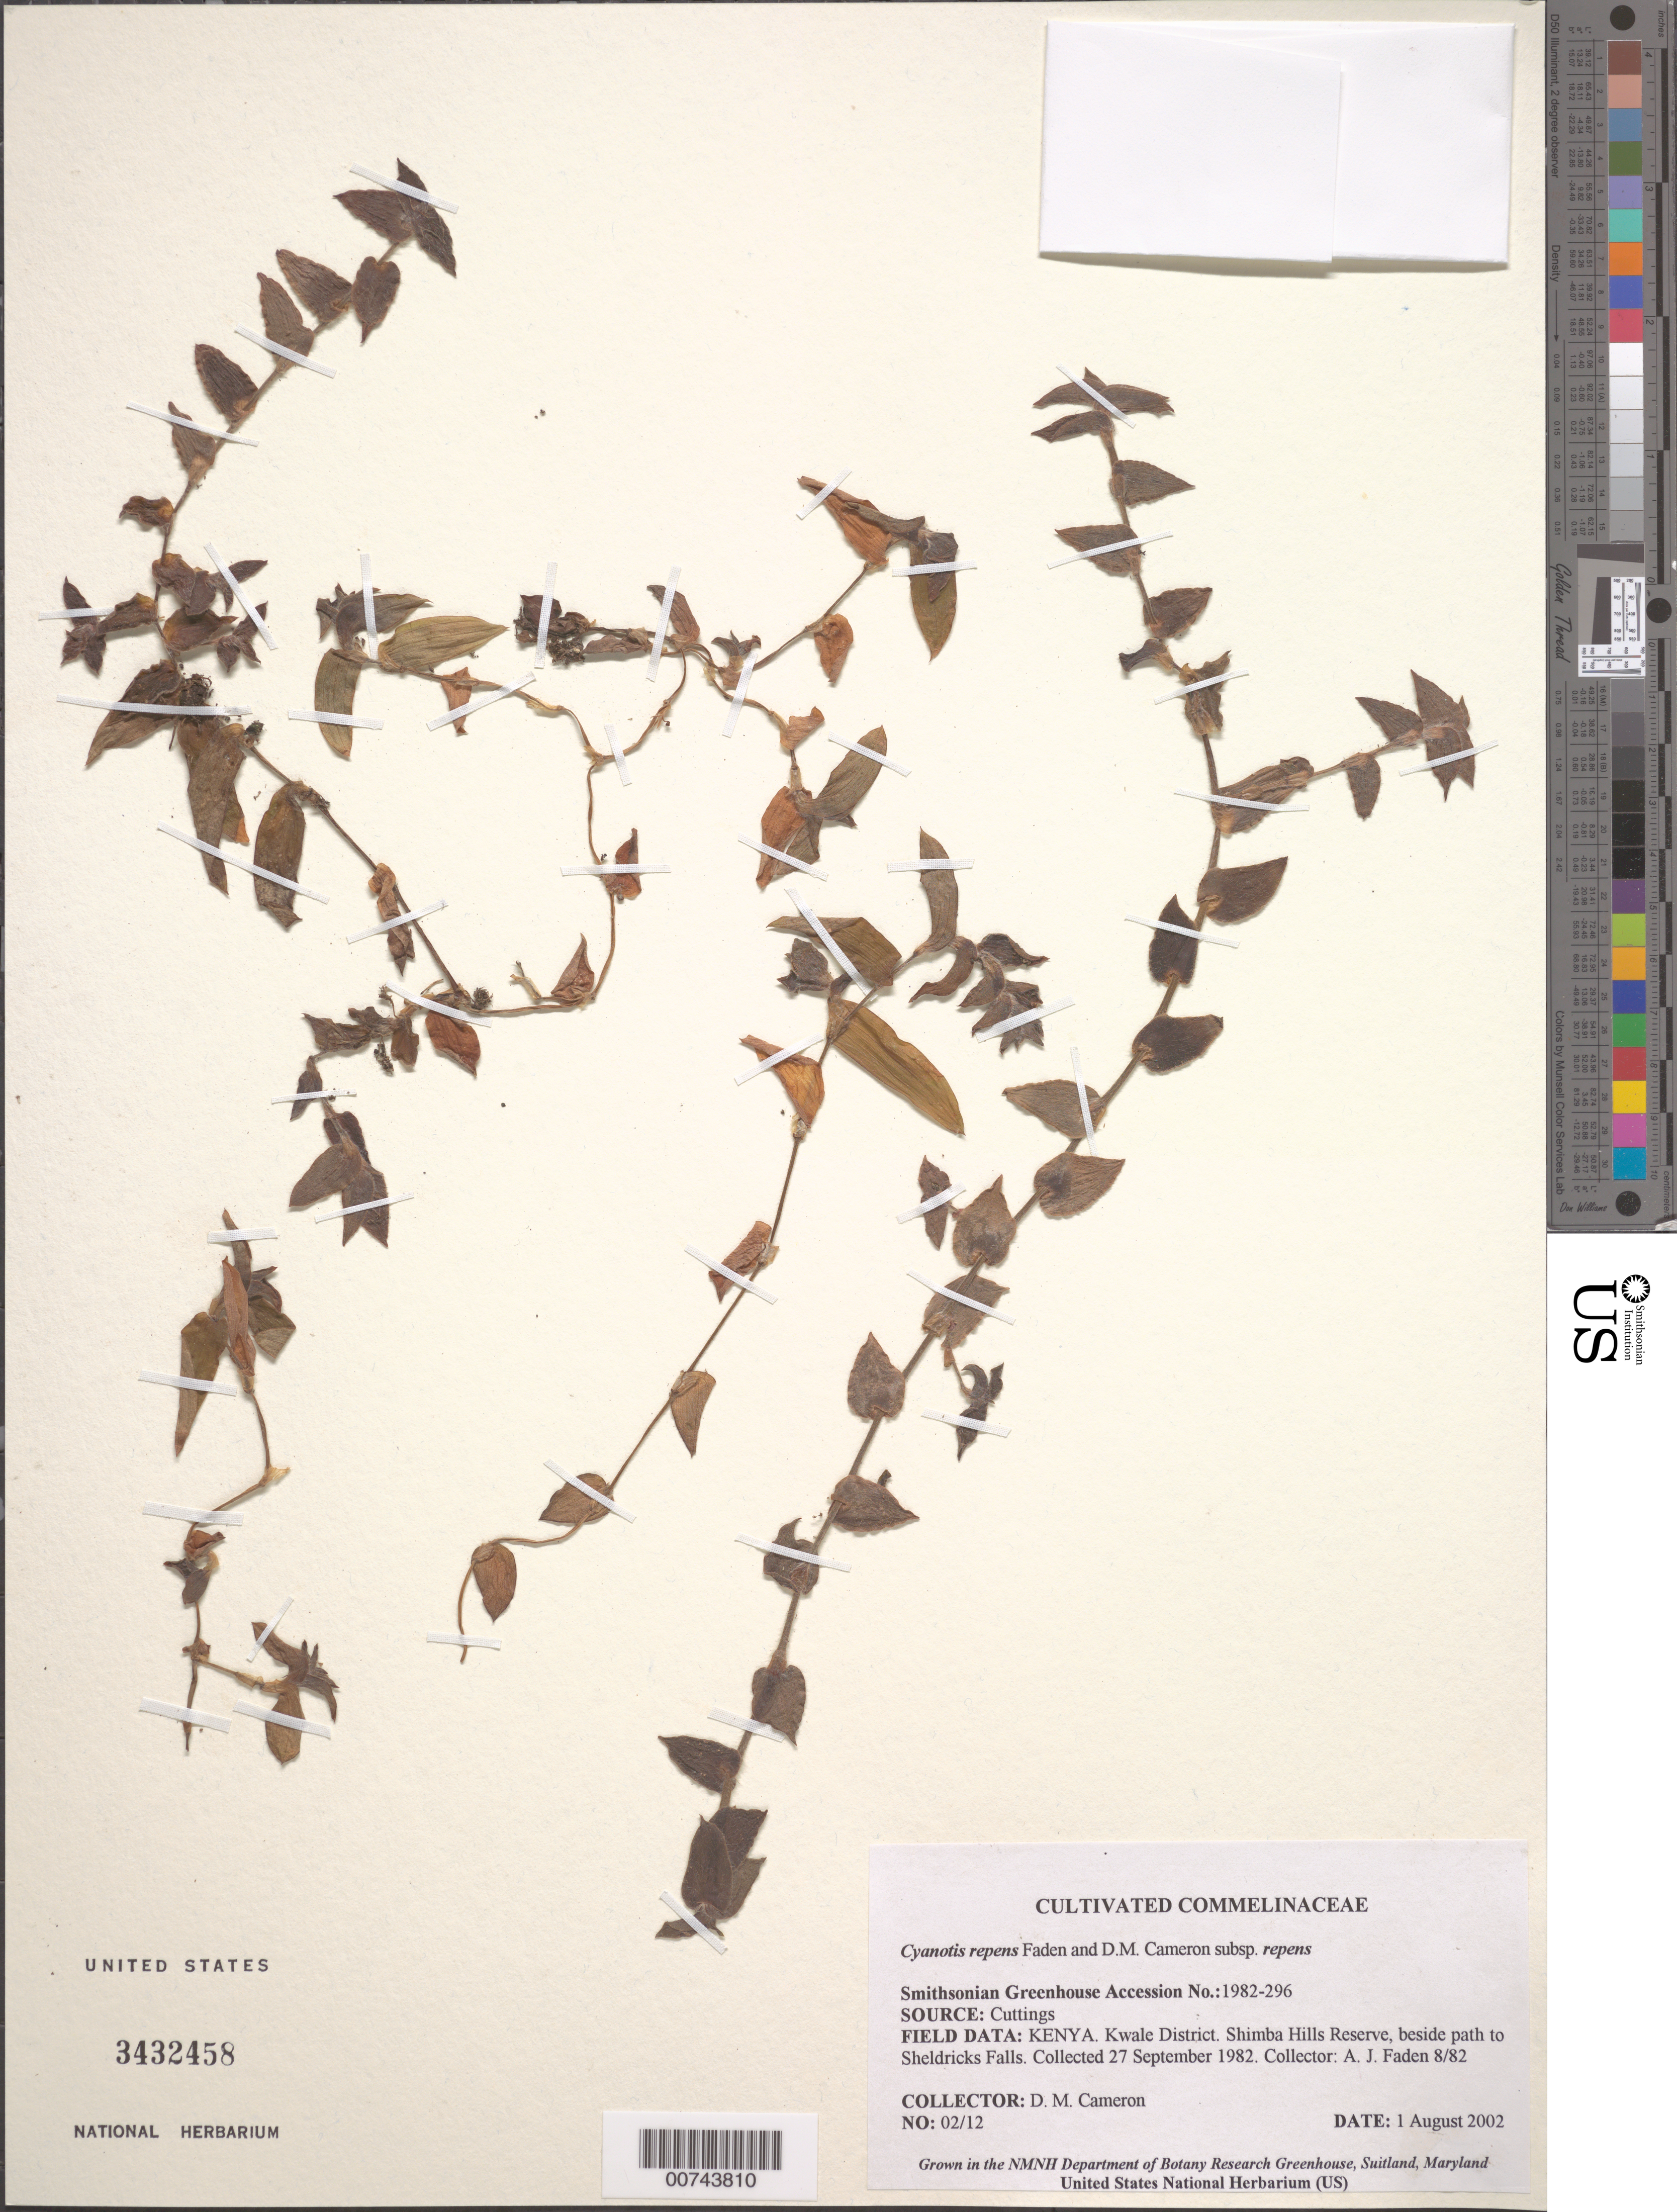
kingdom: Plantae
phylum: Tracheophyta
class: Liliopsida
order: Commelinales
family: Commelinaceae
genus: Cyanotis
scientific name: Cyanotis repens subsp. repens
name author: Faden & D.M. Cameron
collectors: D. Cameron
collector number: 02/12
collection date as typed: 01 Aug 2002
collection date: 2002-08-01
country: United States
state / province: Maryland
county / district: Prince George's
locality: Smithsonian Greenhouse.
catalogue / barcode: US 3432458